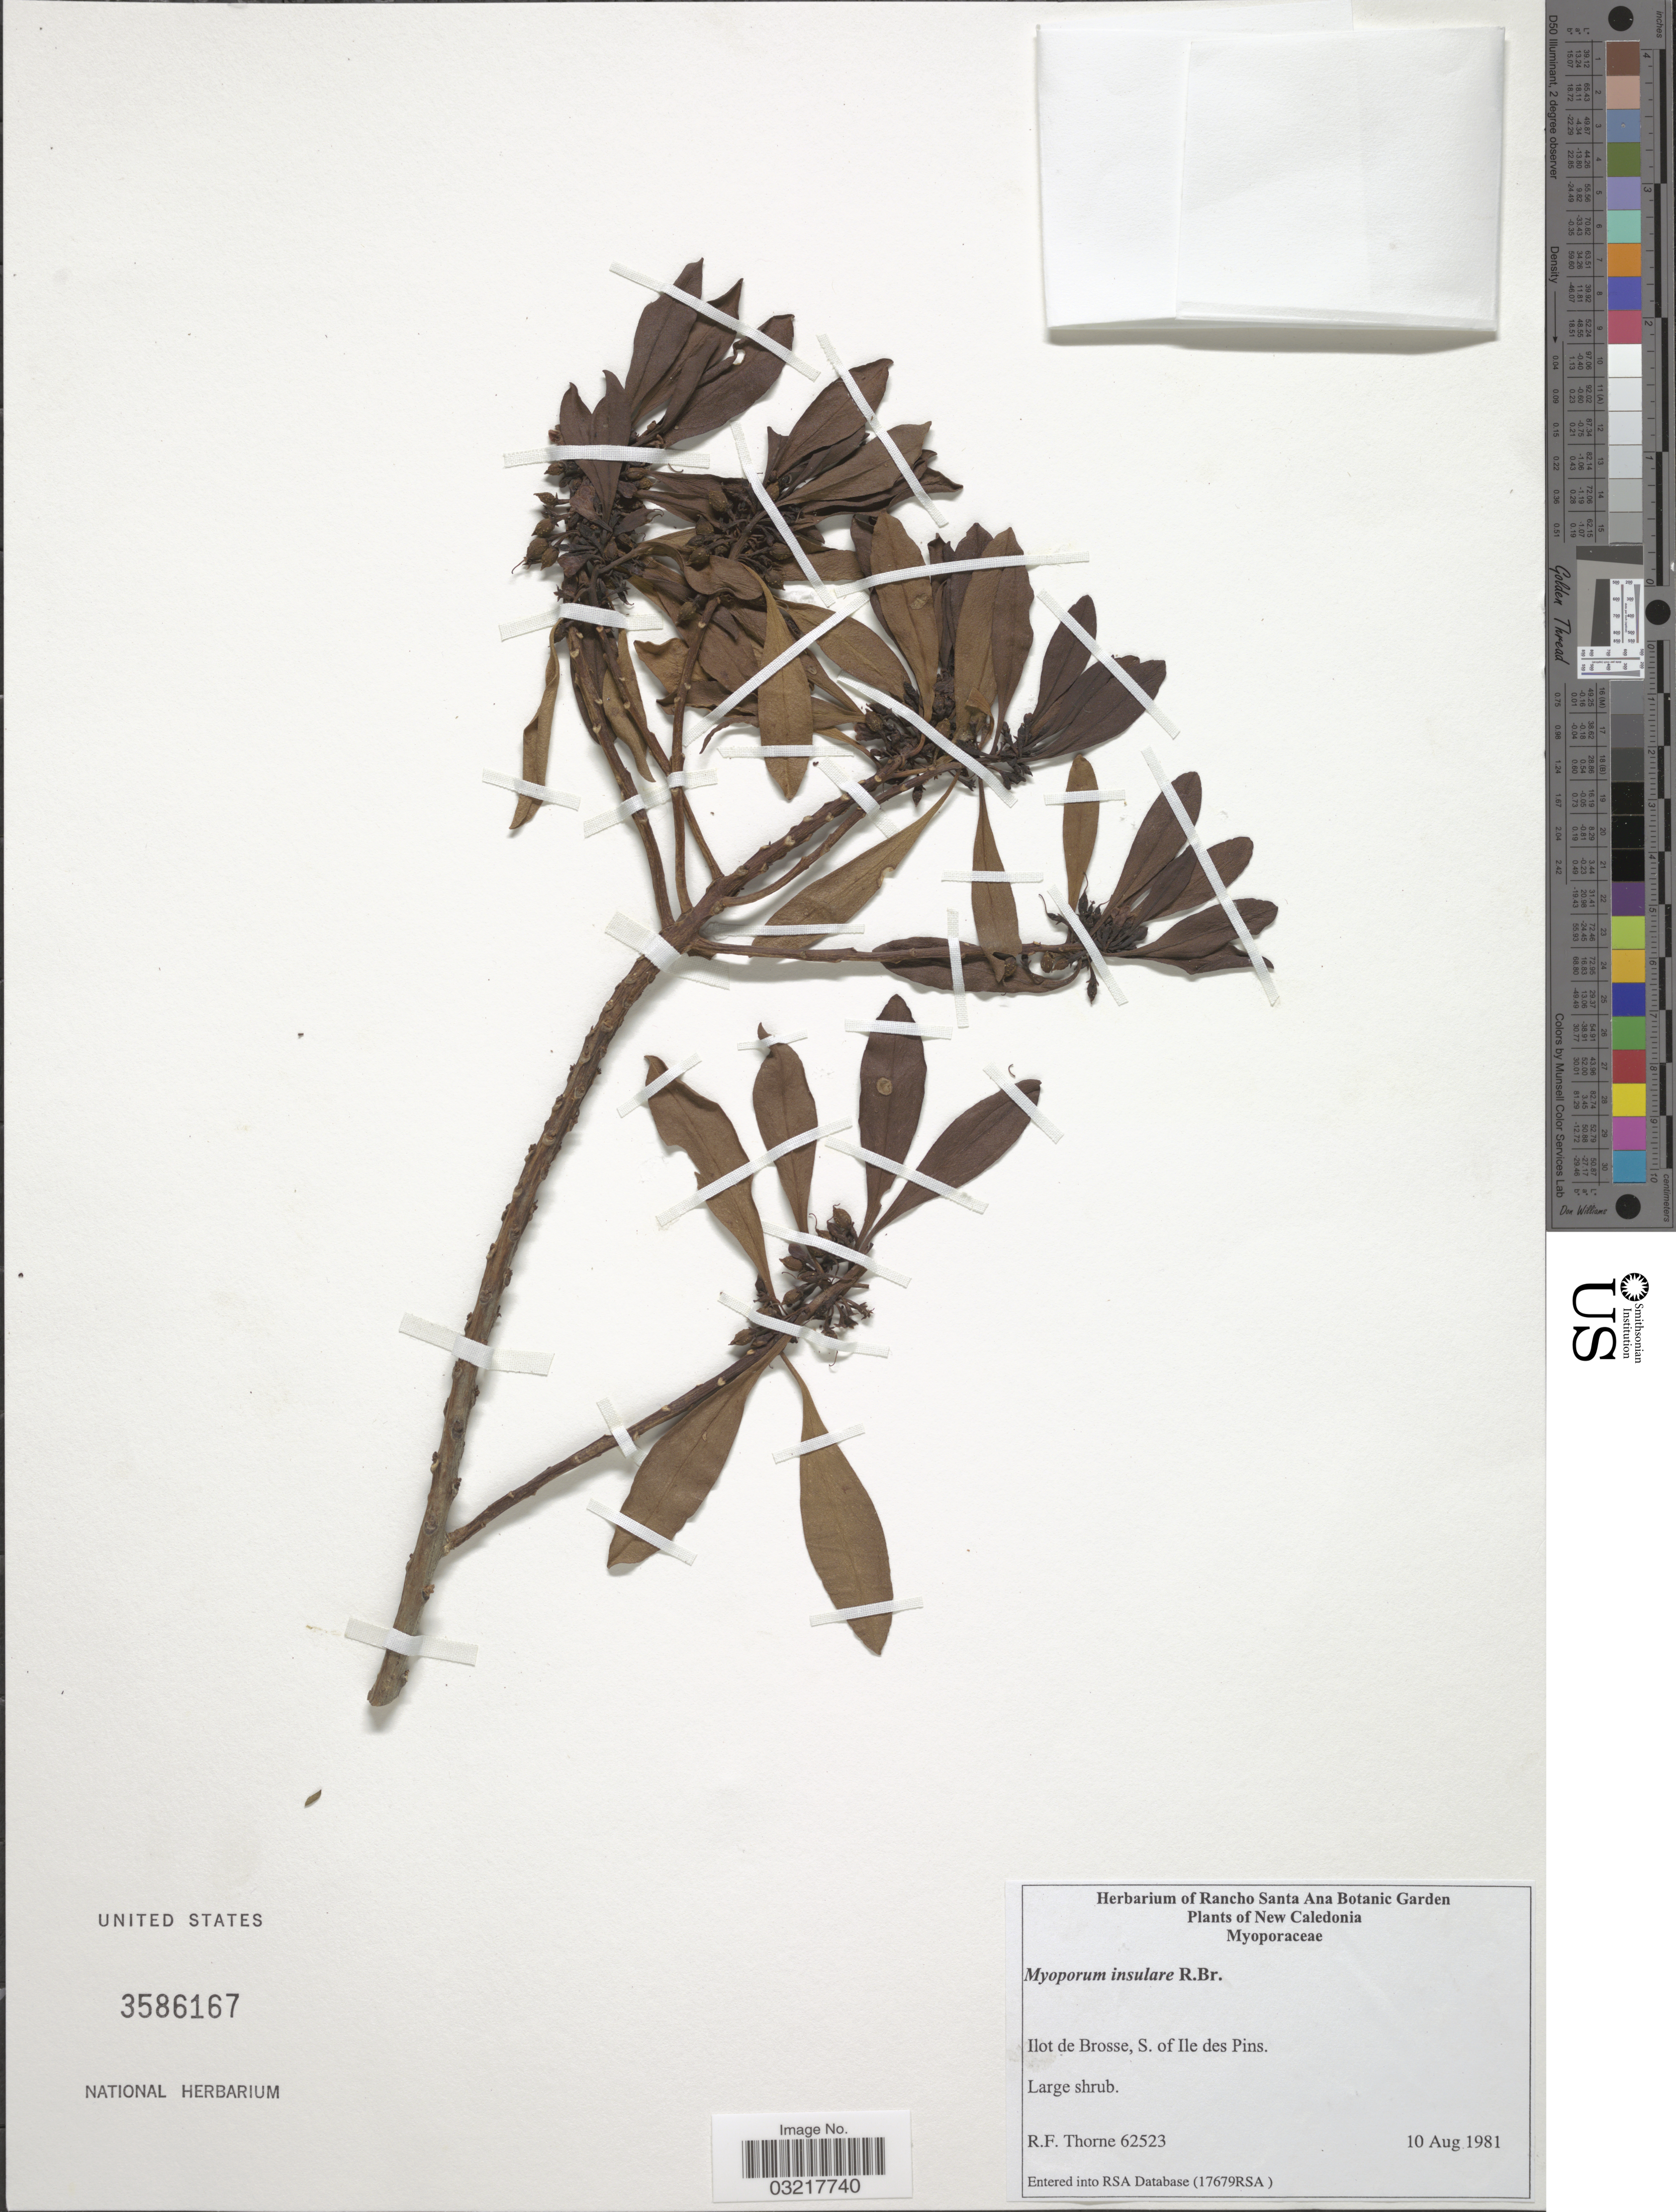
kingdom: Plantae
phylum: Tracheophyta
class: Magnoliopsida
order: Lamiales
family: Scrophulariaceae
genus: Myoporum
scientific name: Myoporum insulare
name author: R. Br.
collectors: R. Thorne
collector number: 62523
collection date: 1981-08-10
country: New Caledonia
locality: Ilot de Brosse, S. of Ile des Pins.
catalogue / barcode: US 3586167